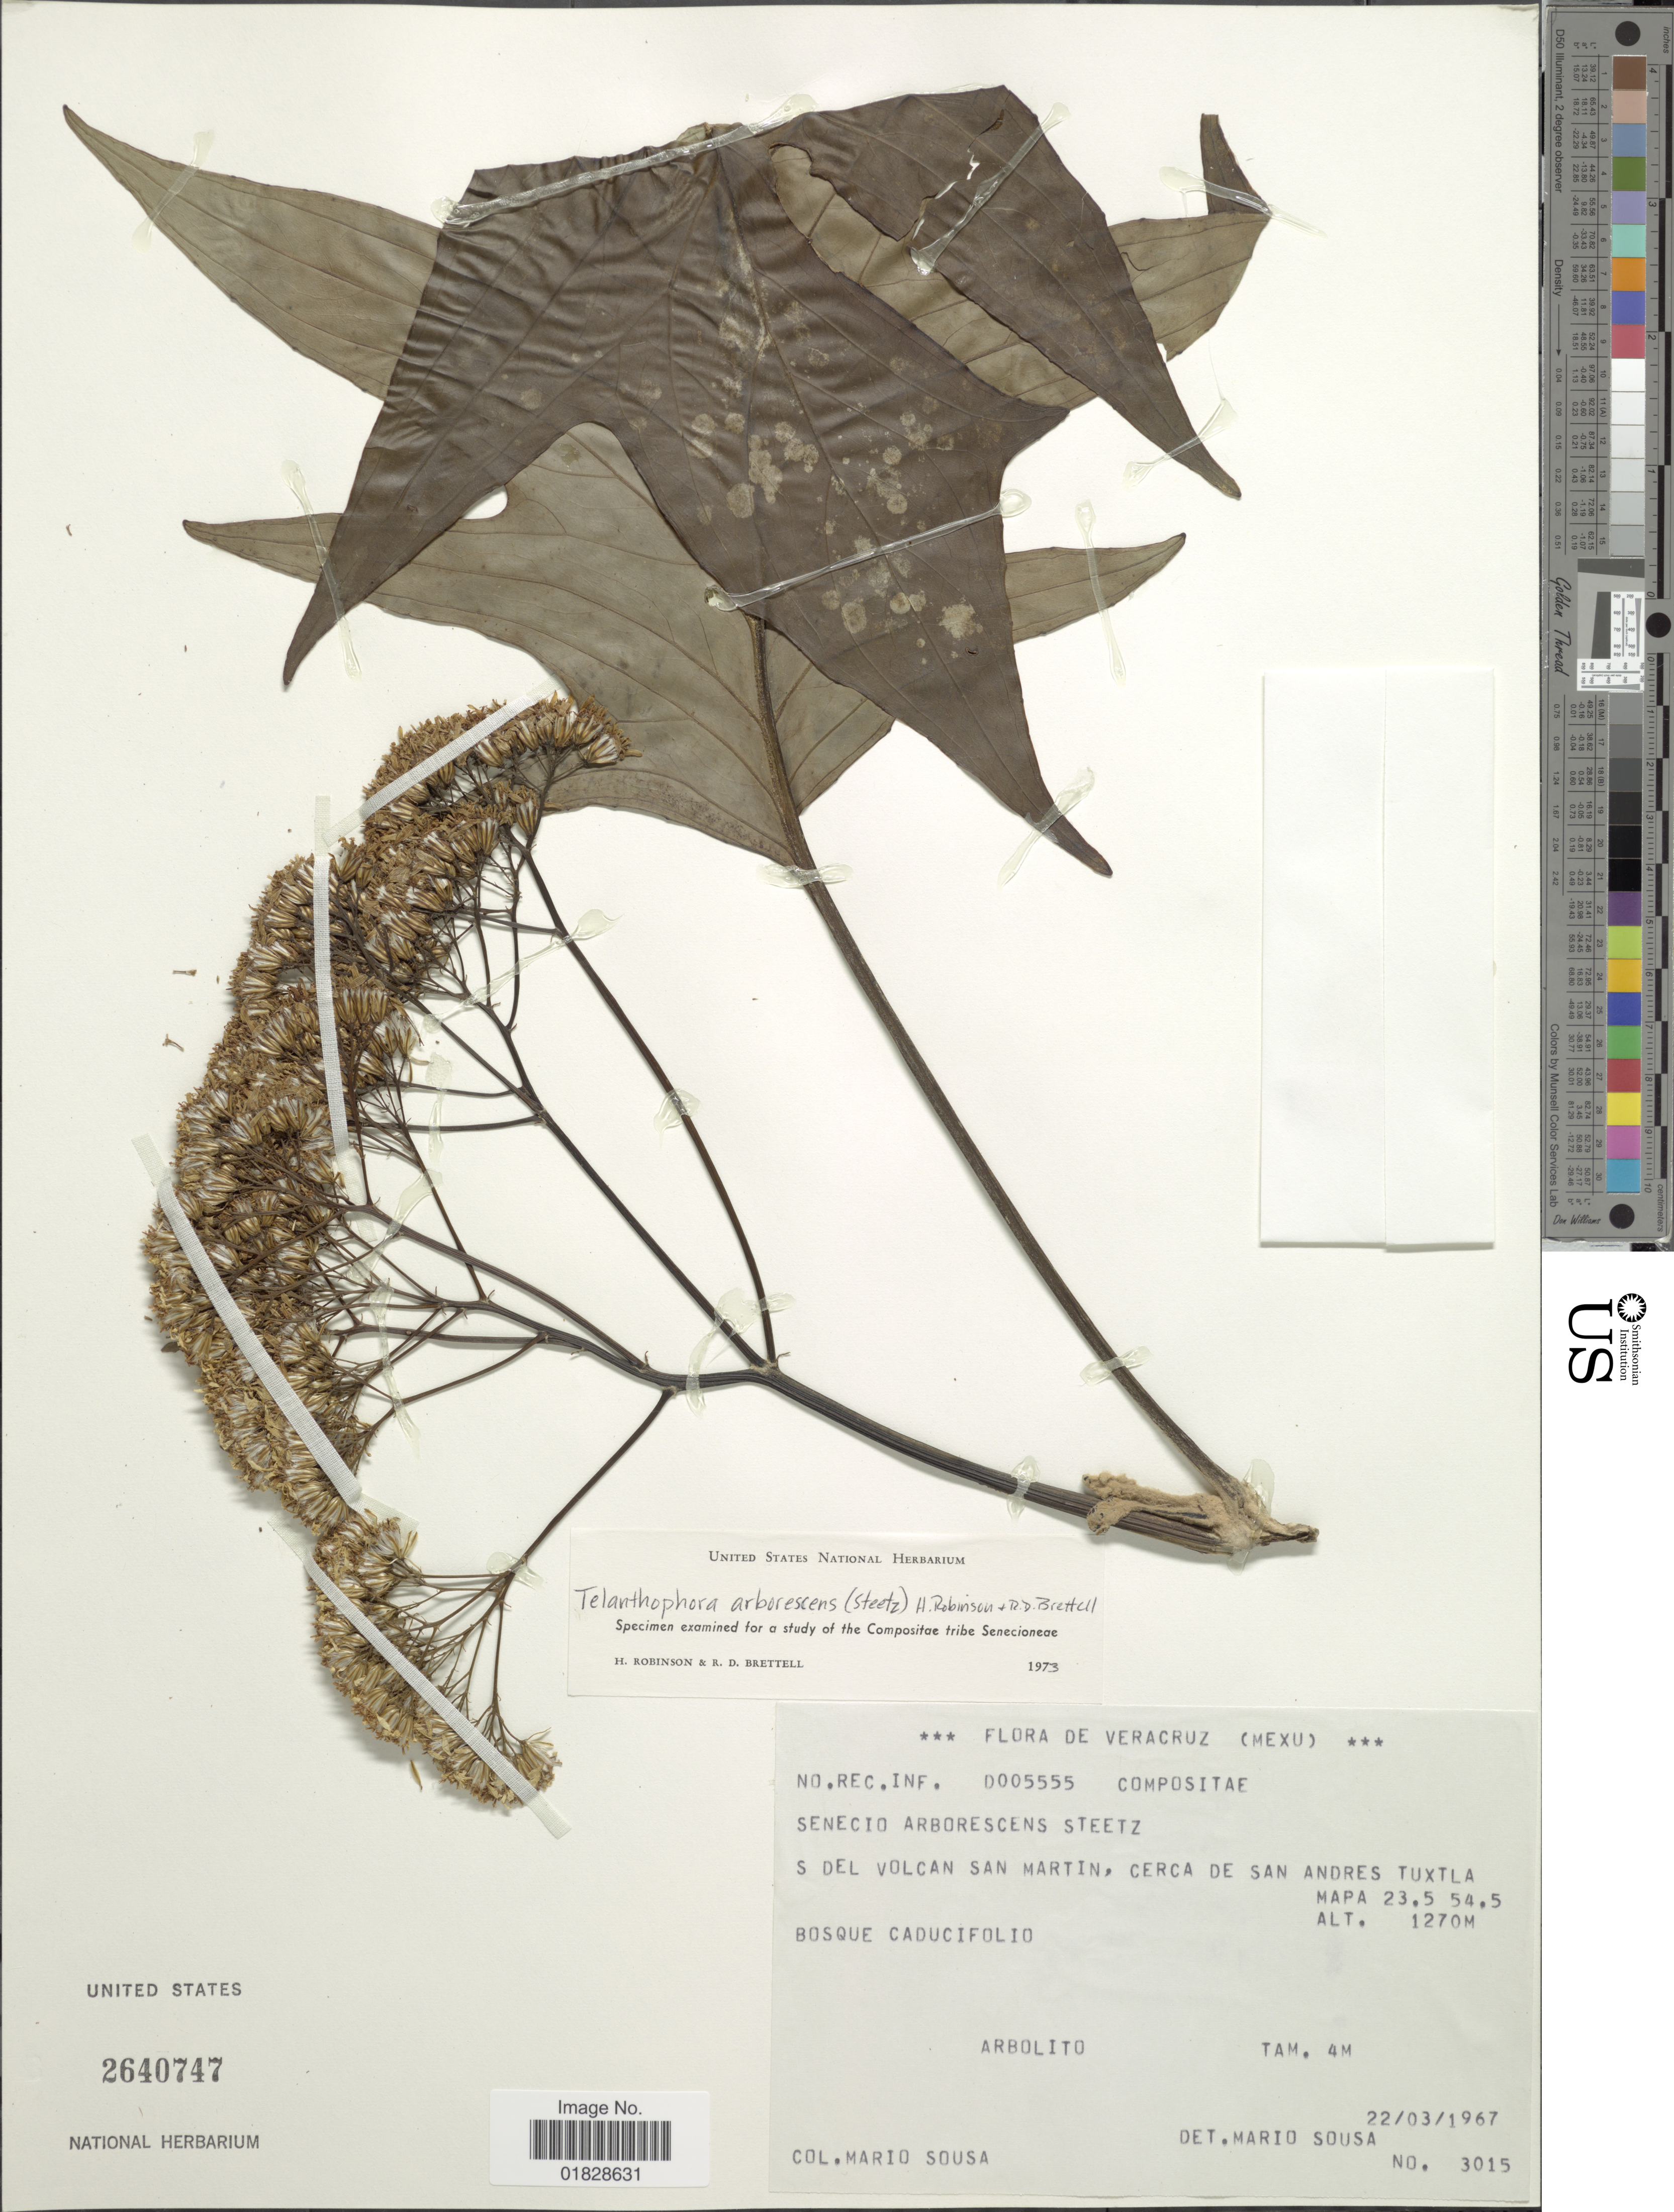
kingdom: Plantae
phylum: Tracheophyta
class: Magnoliopsida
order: Asterales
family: Asteraceae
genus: Telanthophora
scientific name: Telanthophora arborescens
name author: (Steetz) H. Rob. & Brettell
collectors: M. Sousa S.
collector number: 3015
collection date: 1967-03-22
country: Mexico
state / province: Veracruz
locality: Veracruz (Mexu). S del volcan San Martin, cerca de San Andres Tuxtla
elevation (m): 1270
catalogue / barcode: US 2640747